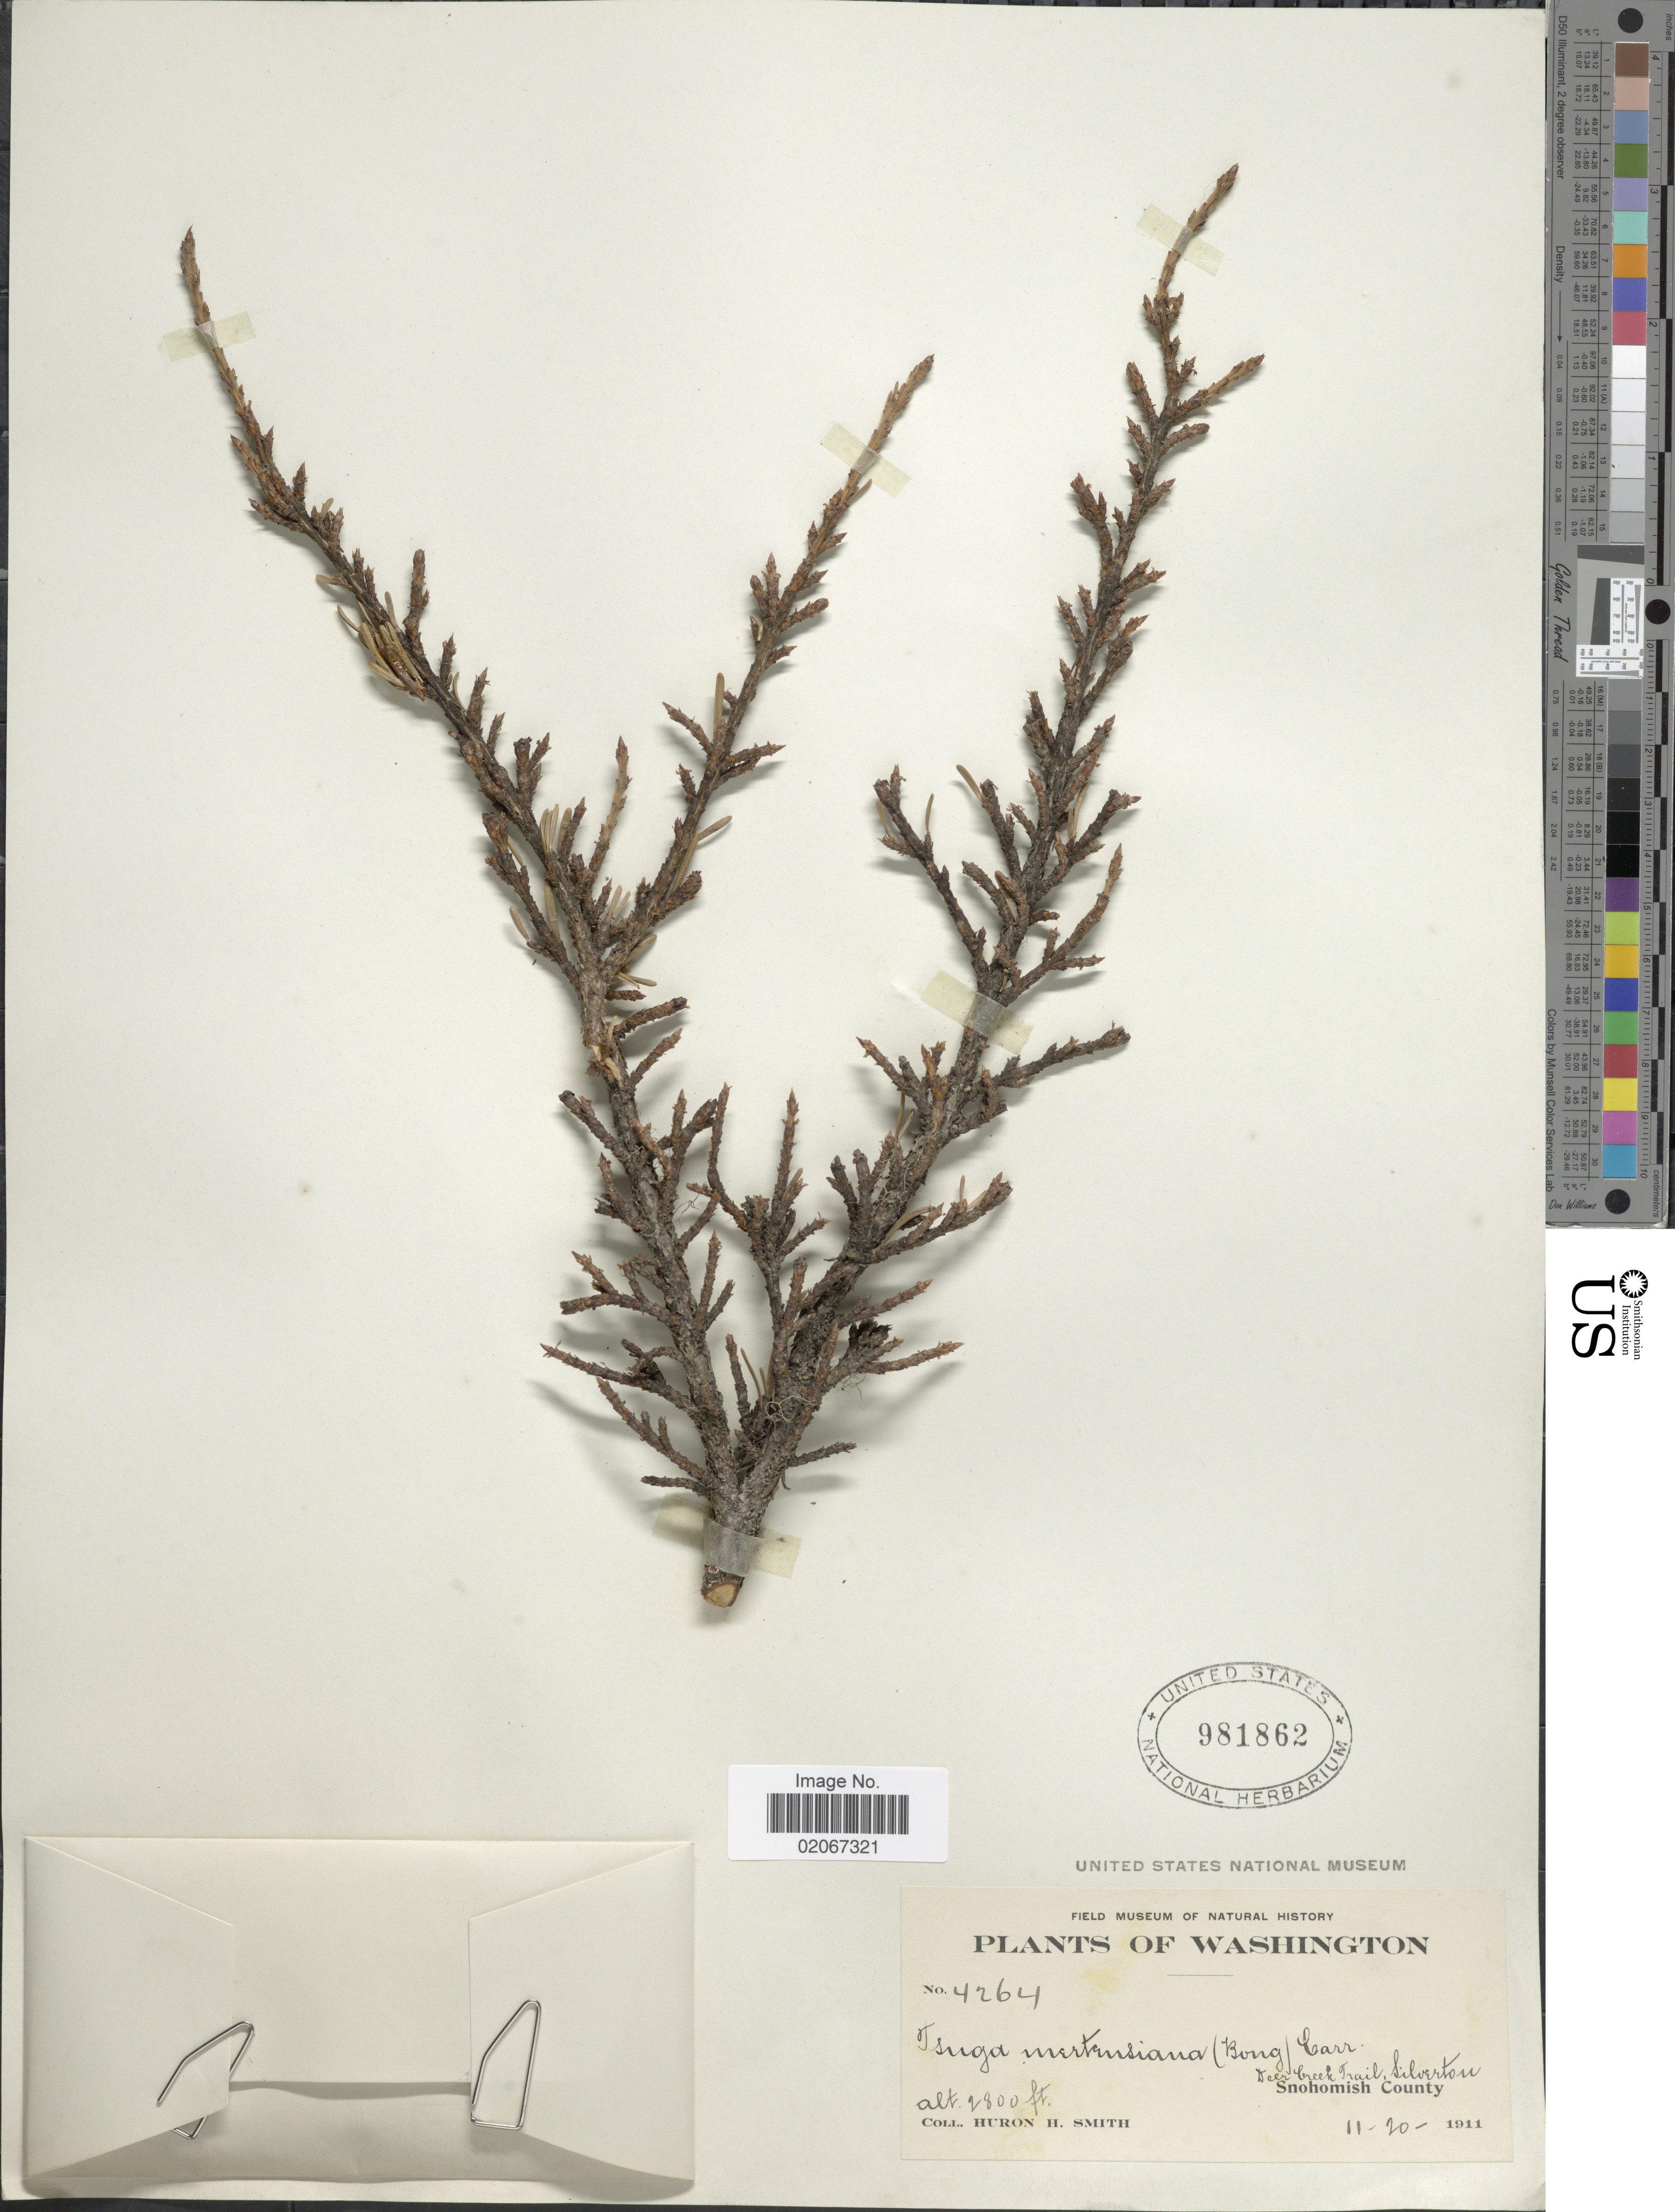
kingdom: Plantae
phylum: Tracheophyta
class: Pinopsida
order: Pinales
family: Pinaceae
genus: Tsuga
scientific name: Tsuga mertensiana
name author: (Bong.) Carrière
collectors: Huron H. Smith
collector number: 4264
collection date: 1911-11-20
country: United States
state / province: Washington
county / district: Snohomish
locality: Deer Creek Trail, Silverton. Snohomish County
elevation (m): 853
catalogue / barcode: US 981862